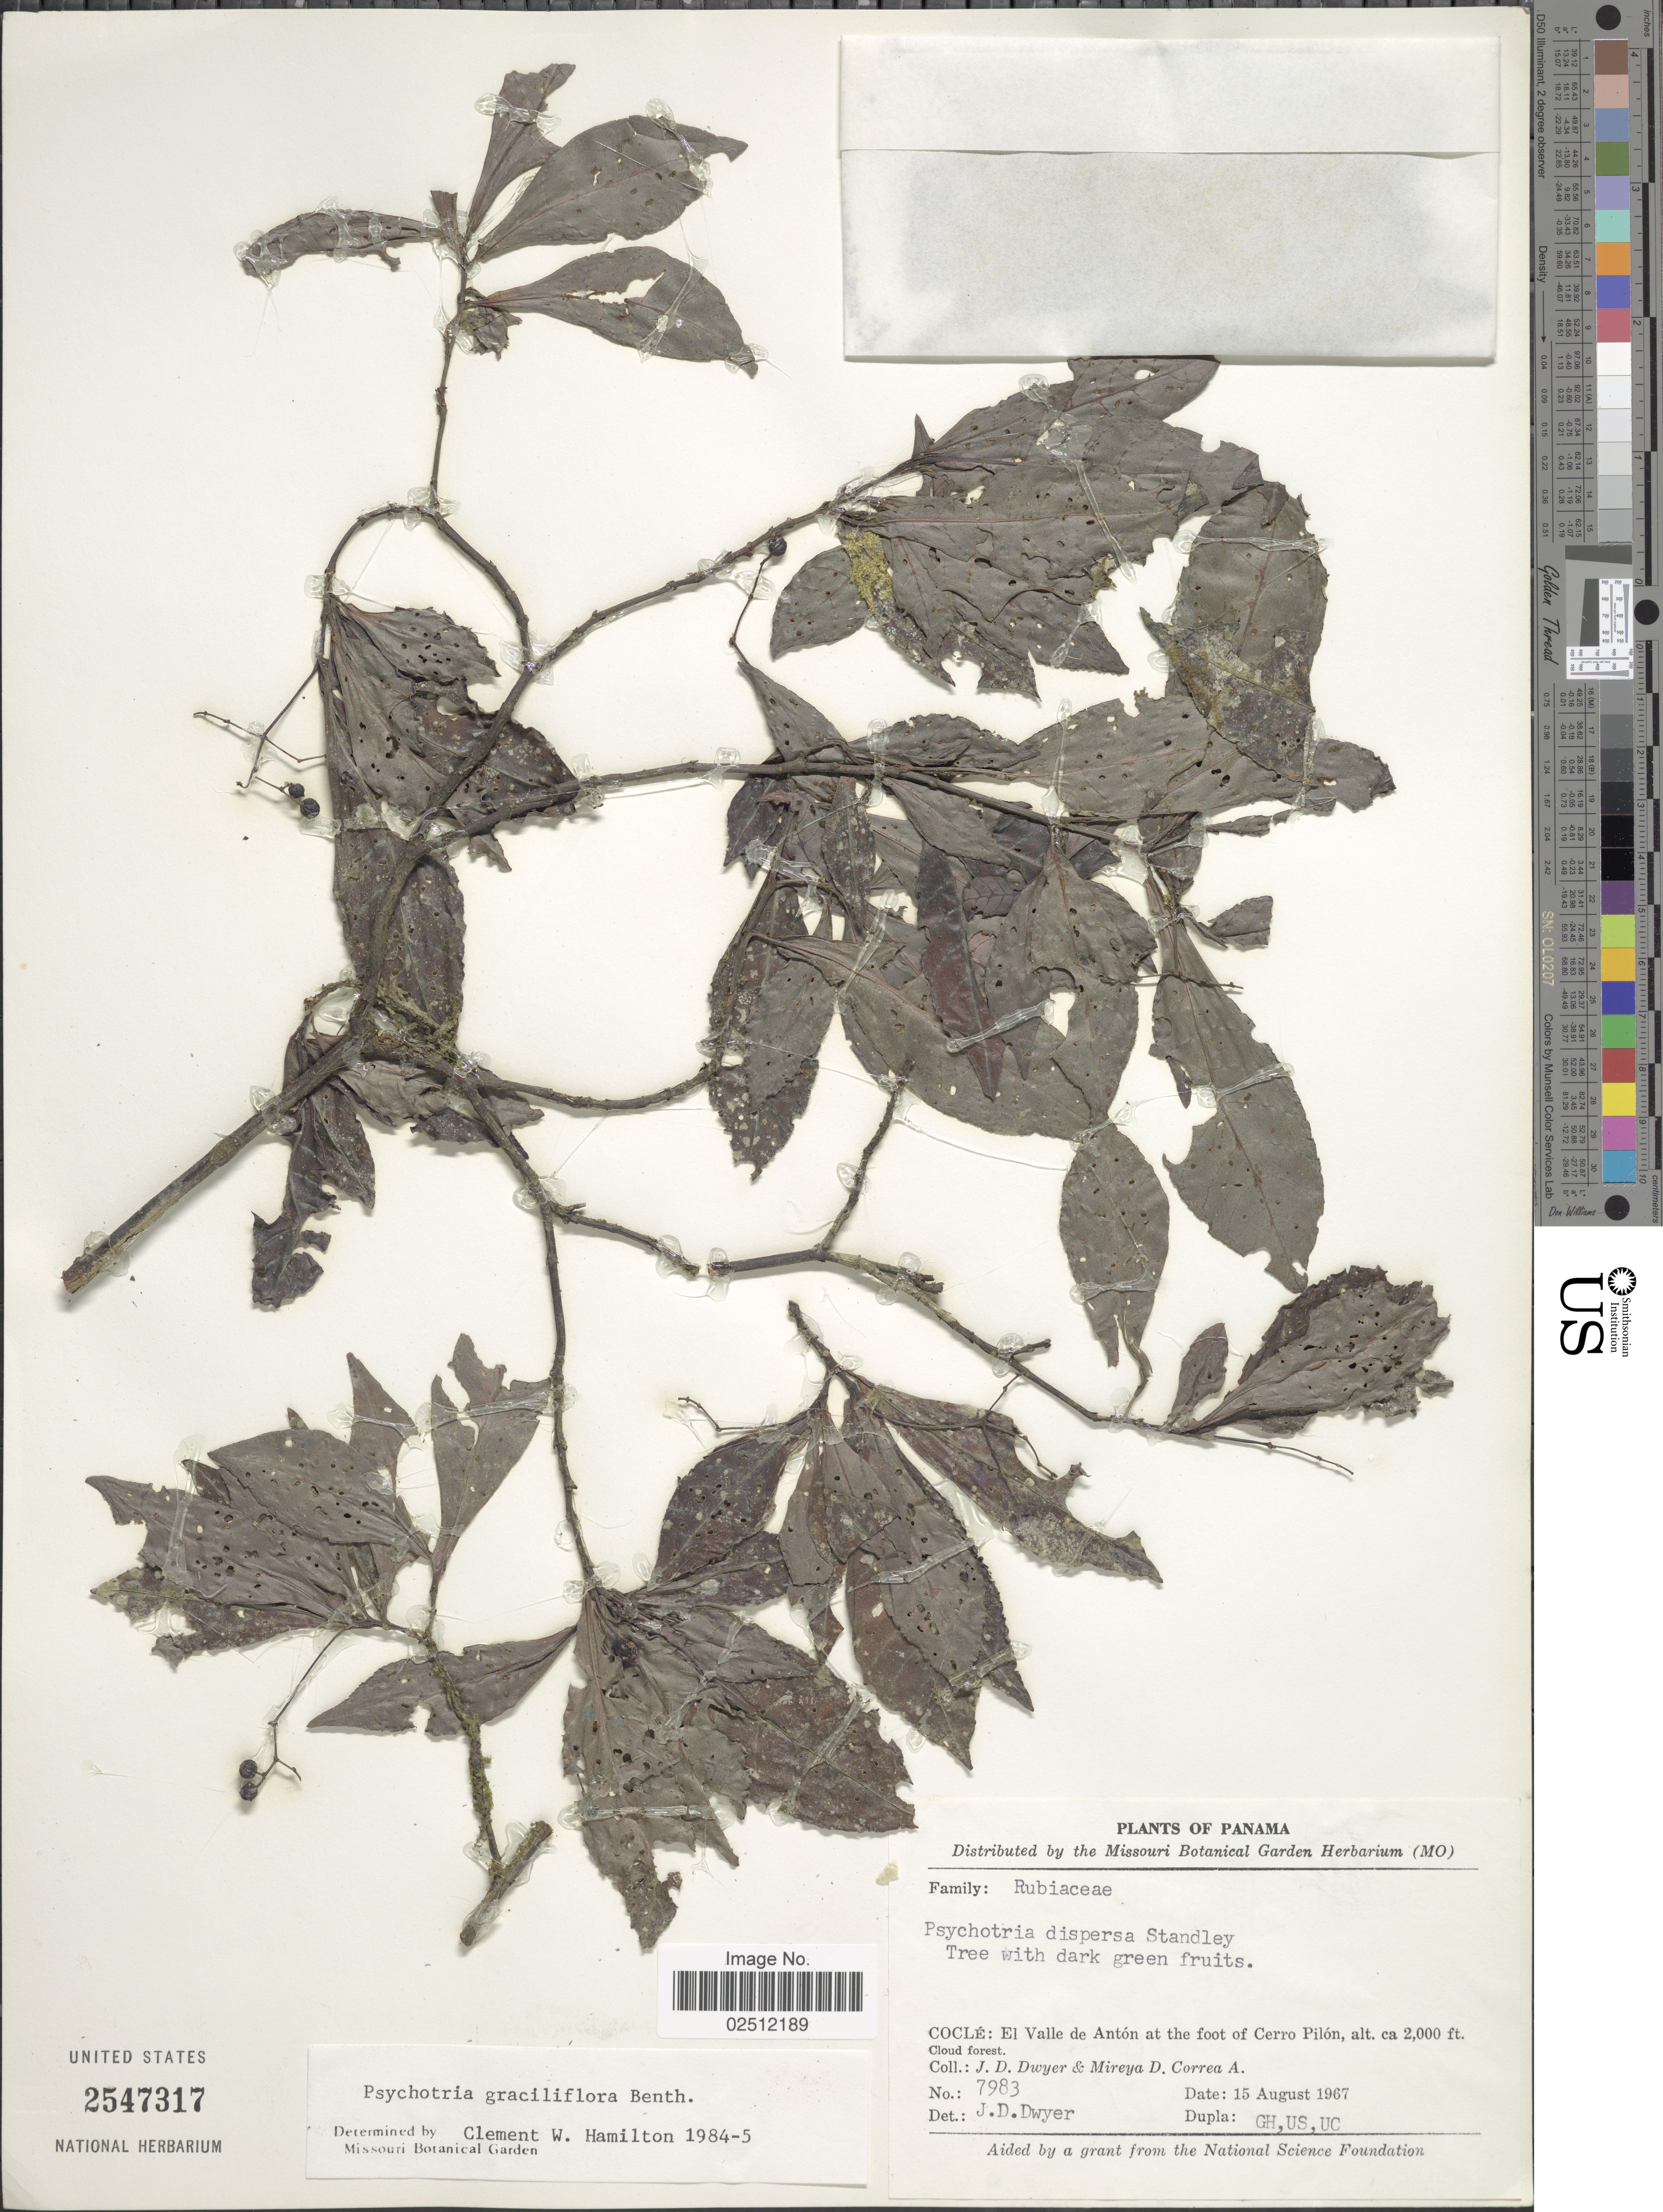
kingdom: Plantae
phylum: Tracheophyta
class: Magnoliopsida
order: Gentianales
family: Rubiaceae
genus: Psychotria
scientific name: Psychotria graciliflora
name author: Benth.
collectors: J. D. Dwyer & M. D. Corrêa-A.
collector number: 7983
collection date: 1967-08-15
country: Panama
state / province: Coclé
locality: El Valle de Antón at the foot of Cerro Pilón, Cloud forest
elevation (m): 610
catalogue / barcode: US 2547317